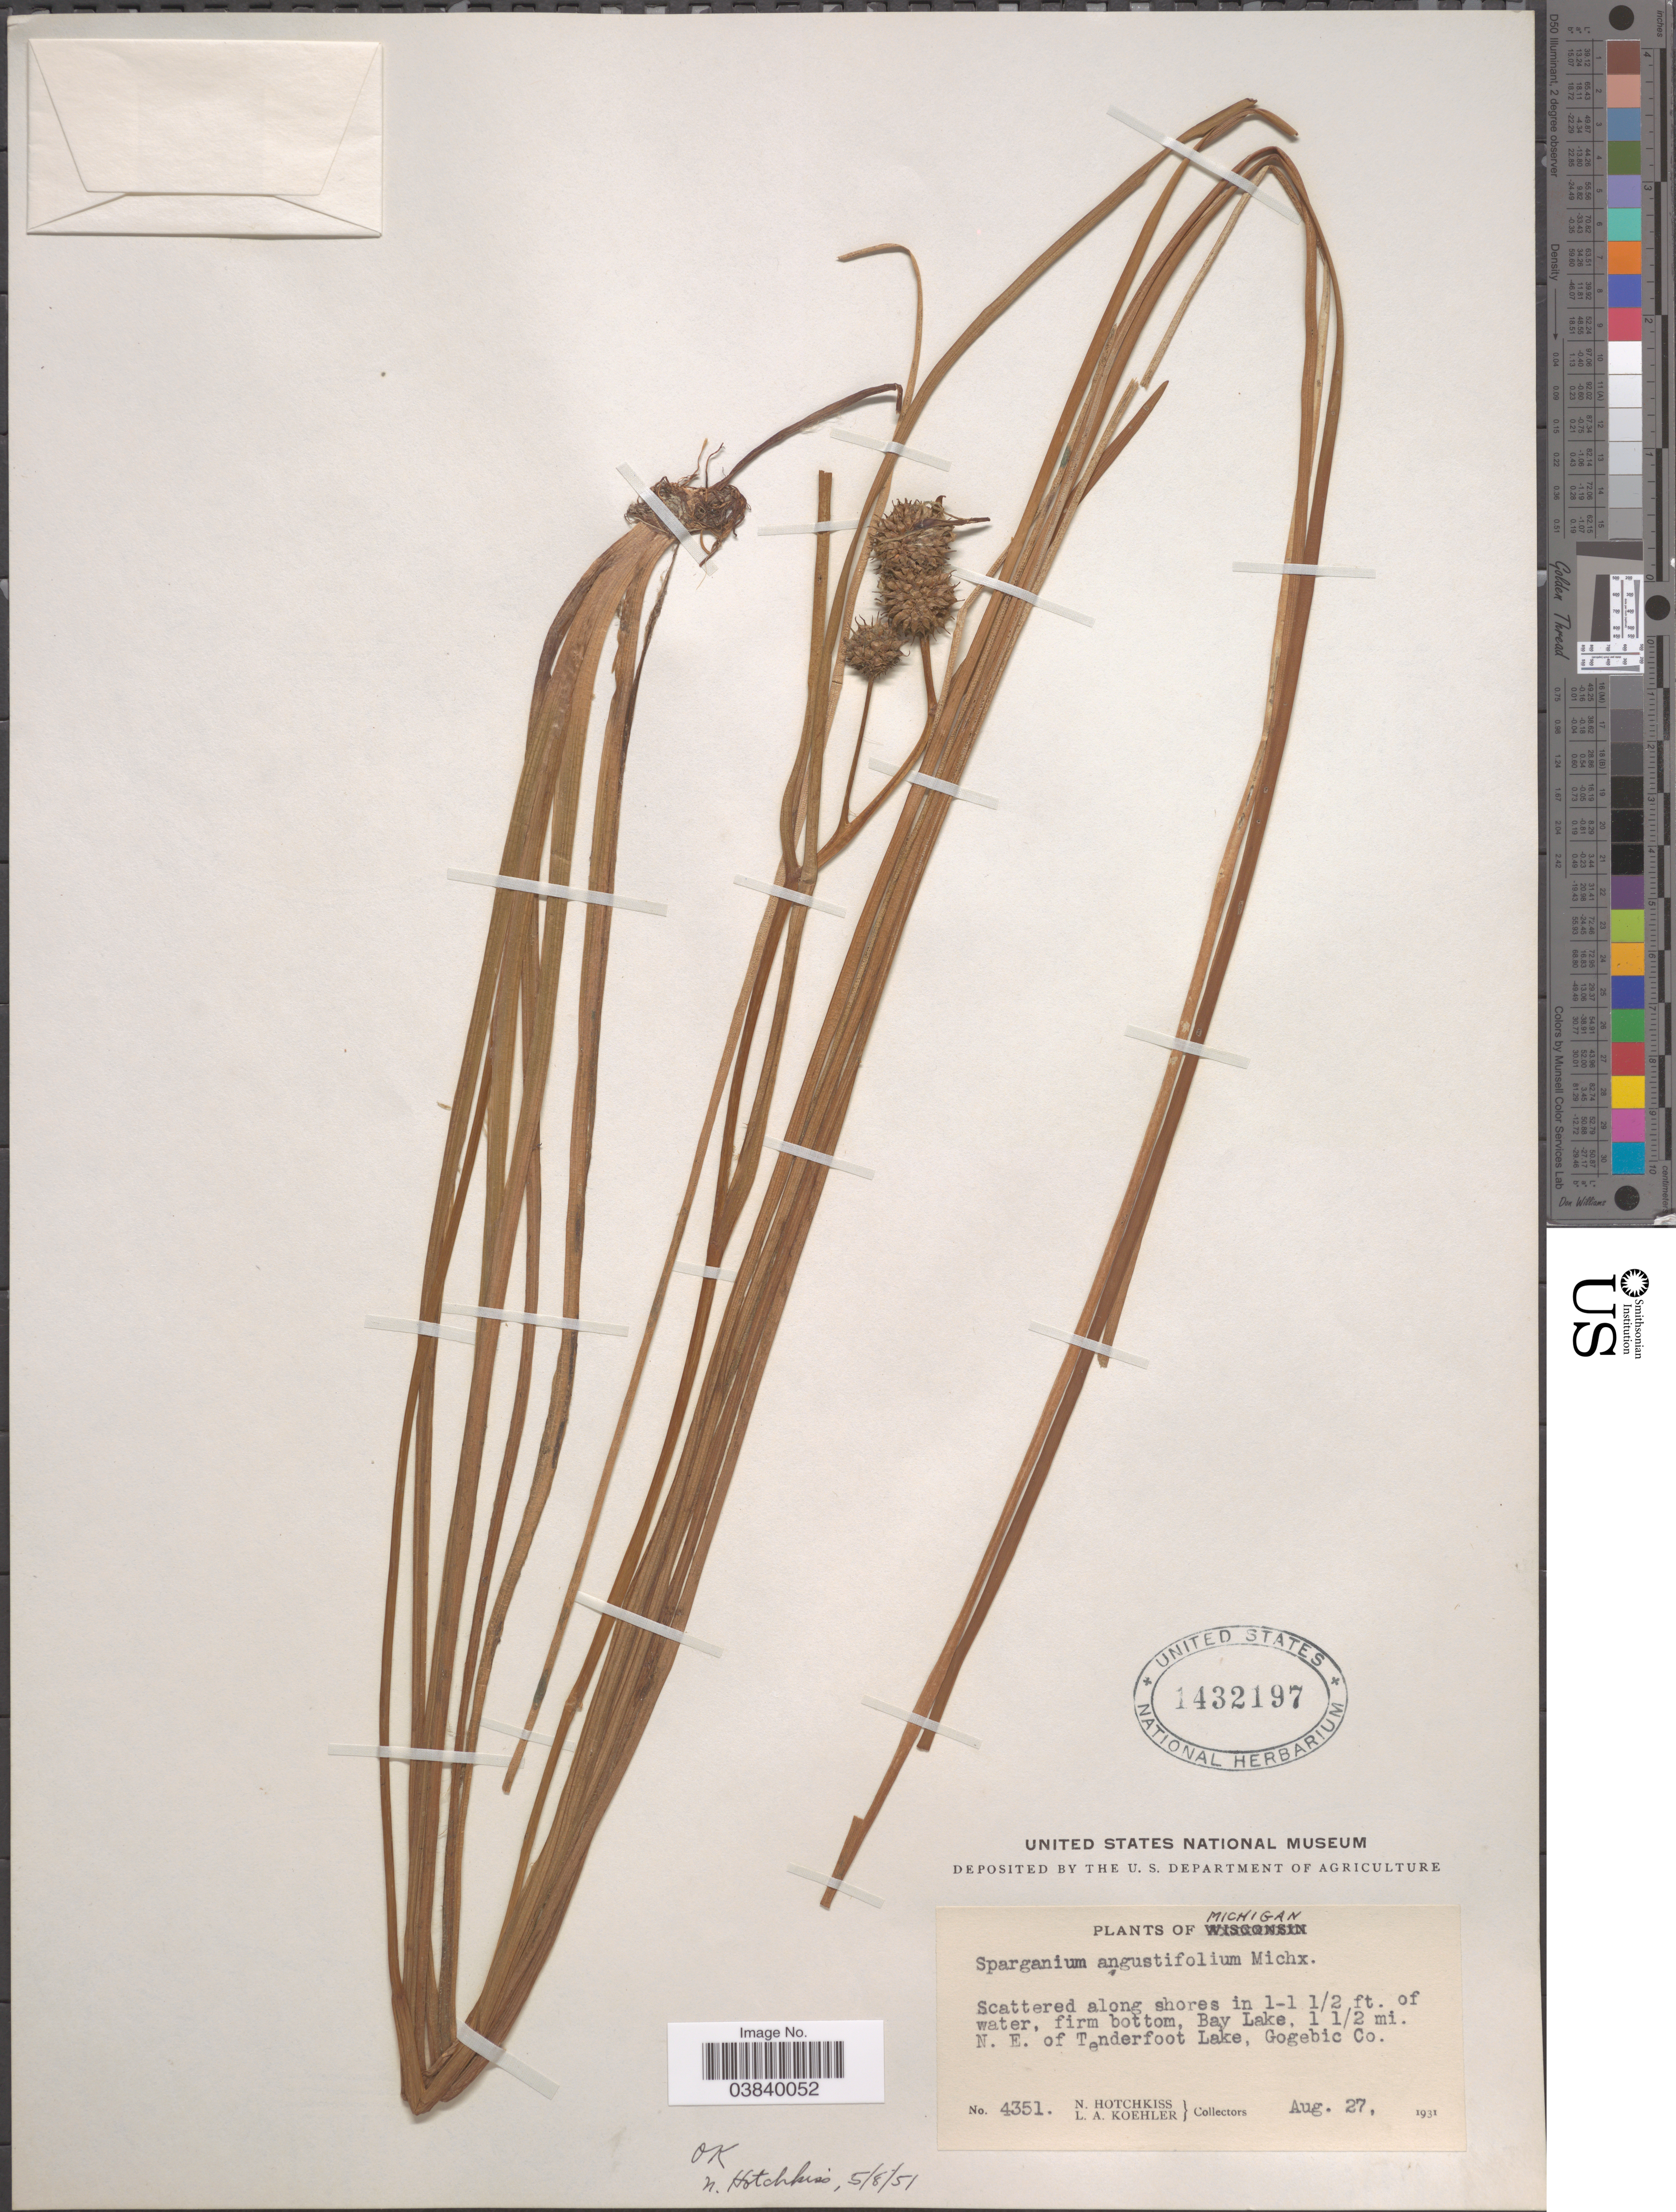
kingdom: Plantae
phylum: Tracheophyta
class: Liliopsida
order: Poales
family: Typhaceae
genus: Sparganium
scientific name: Sparganium angustifolium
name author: Michx.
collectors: N. Hotchkiss & L. Koehler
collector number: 4351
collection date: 1931-08-27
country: United States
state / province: Michigan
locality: Bay Lake, 1 ½ mi. N. E. of Tenderfoot Lake, Gogebic Co.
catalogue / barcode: US 1432197